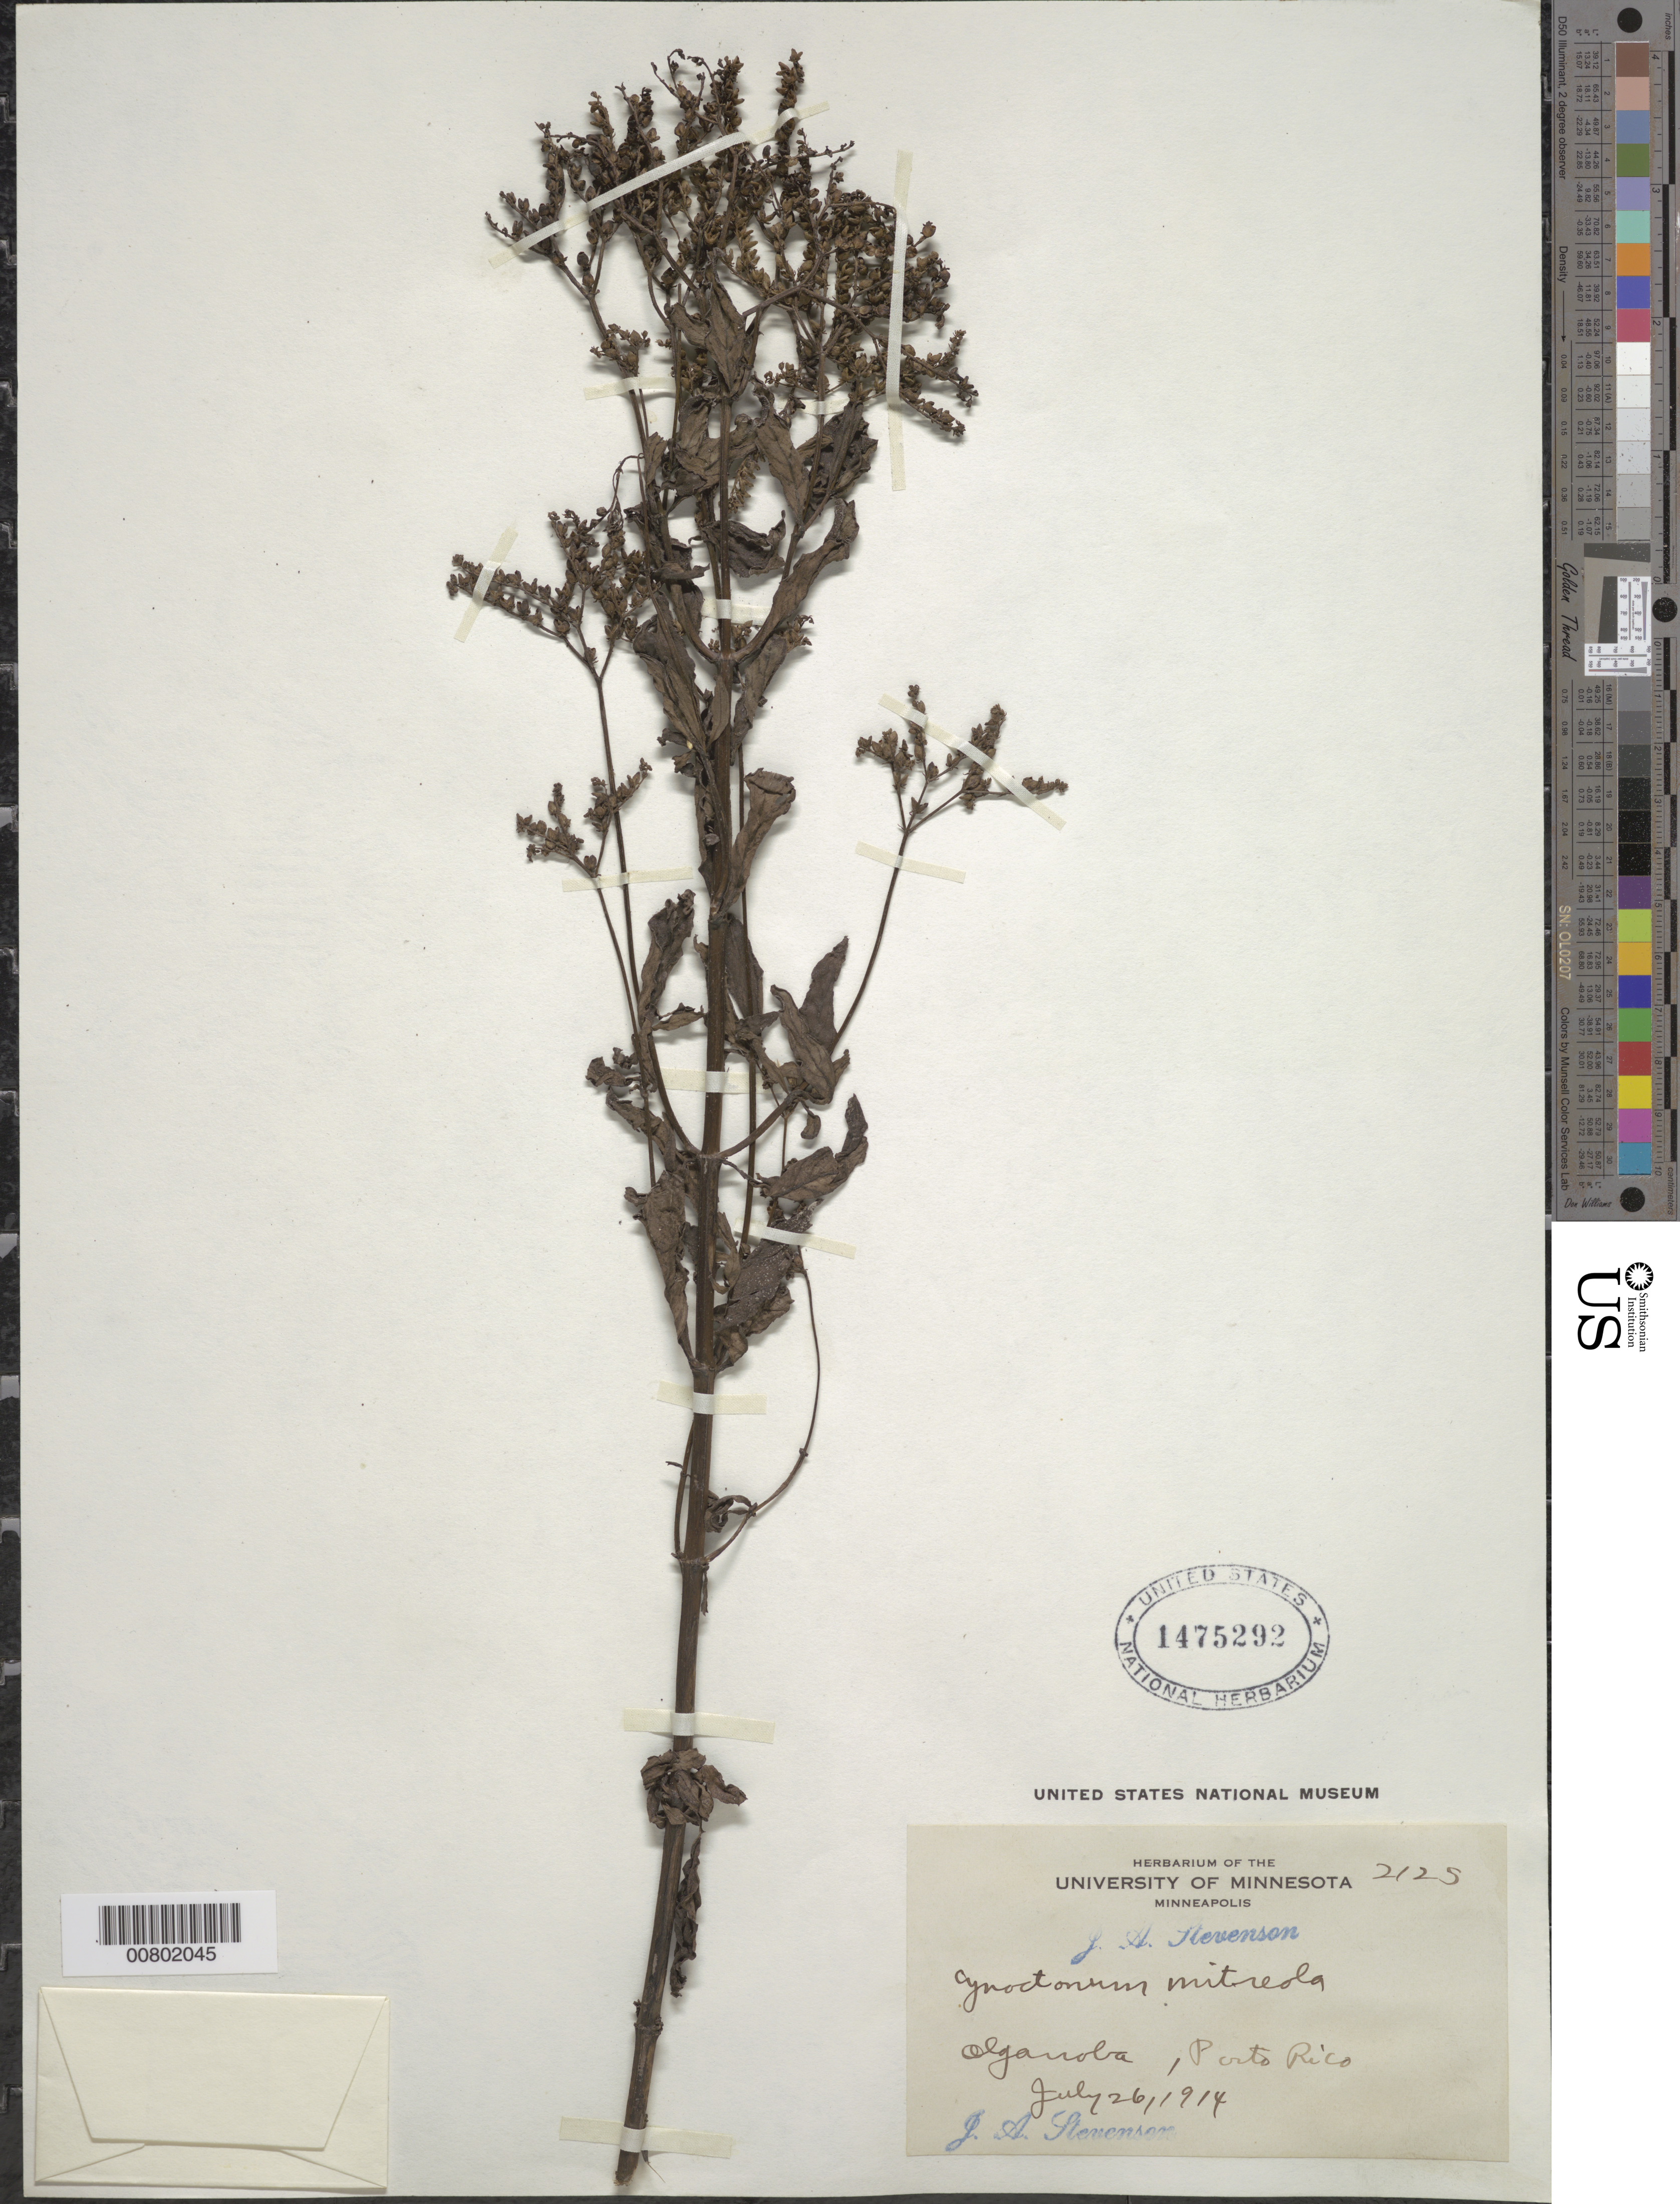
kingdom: Plantae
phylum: Tracheophyta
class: Magnoliopsida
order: Gentianales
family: Loganiaceae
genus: Mitreola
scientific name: Mitreola petiolata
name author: (J.F. Gmel.) Torr. & A. Gray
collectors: J. Stevenson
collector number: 2125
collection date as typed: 26 Jul 1914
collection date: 1914-07-26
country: Puerto Rico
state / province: Guayama (?)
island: Puerto Rico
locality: Olganoba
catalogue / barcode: US 1475292